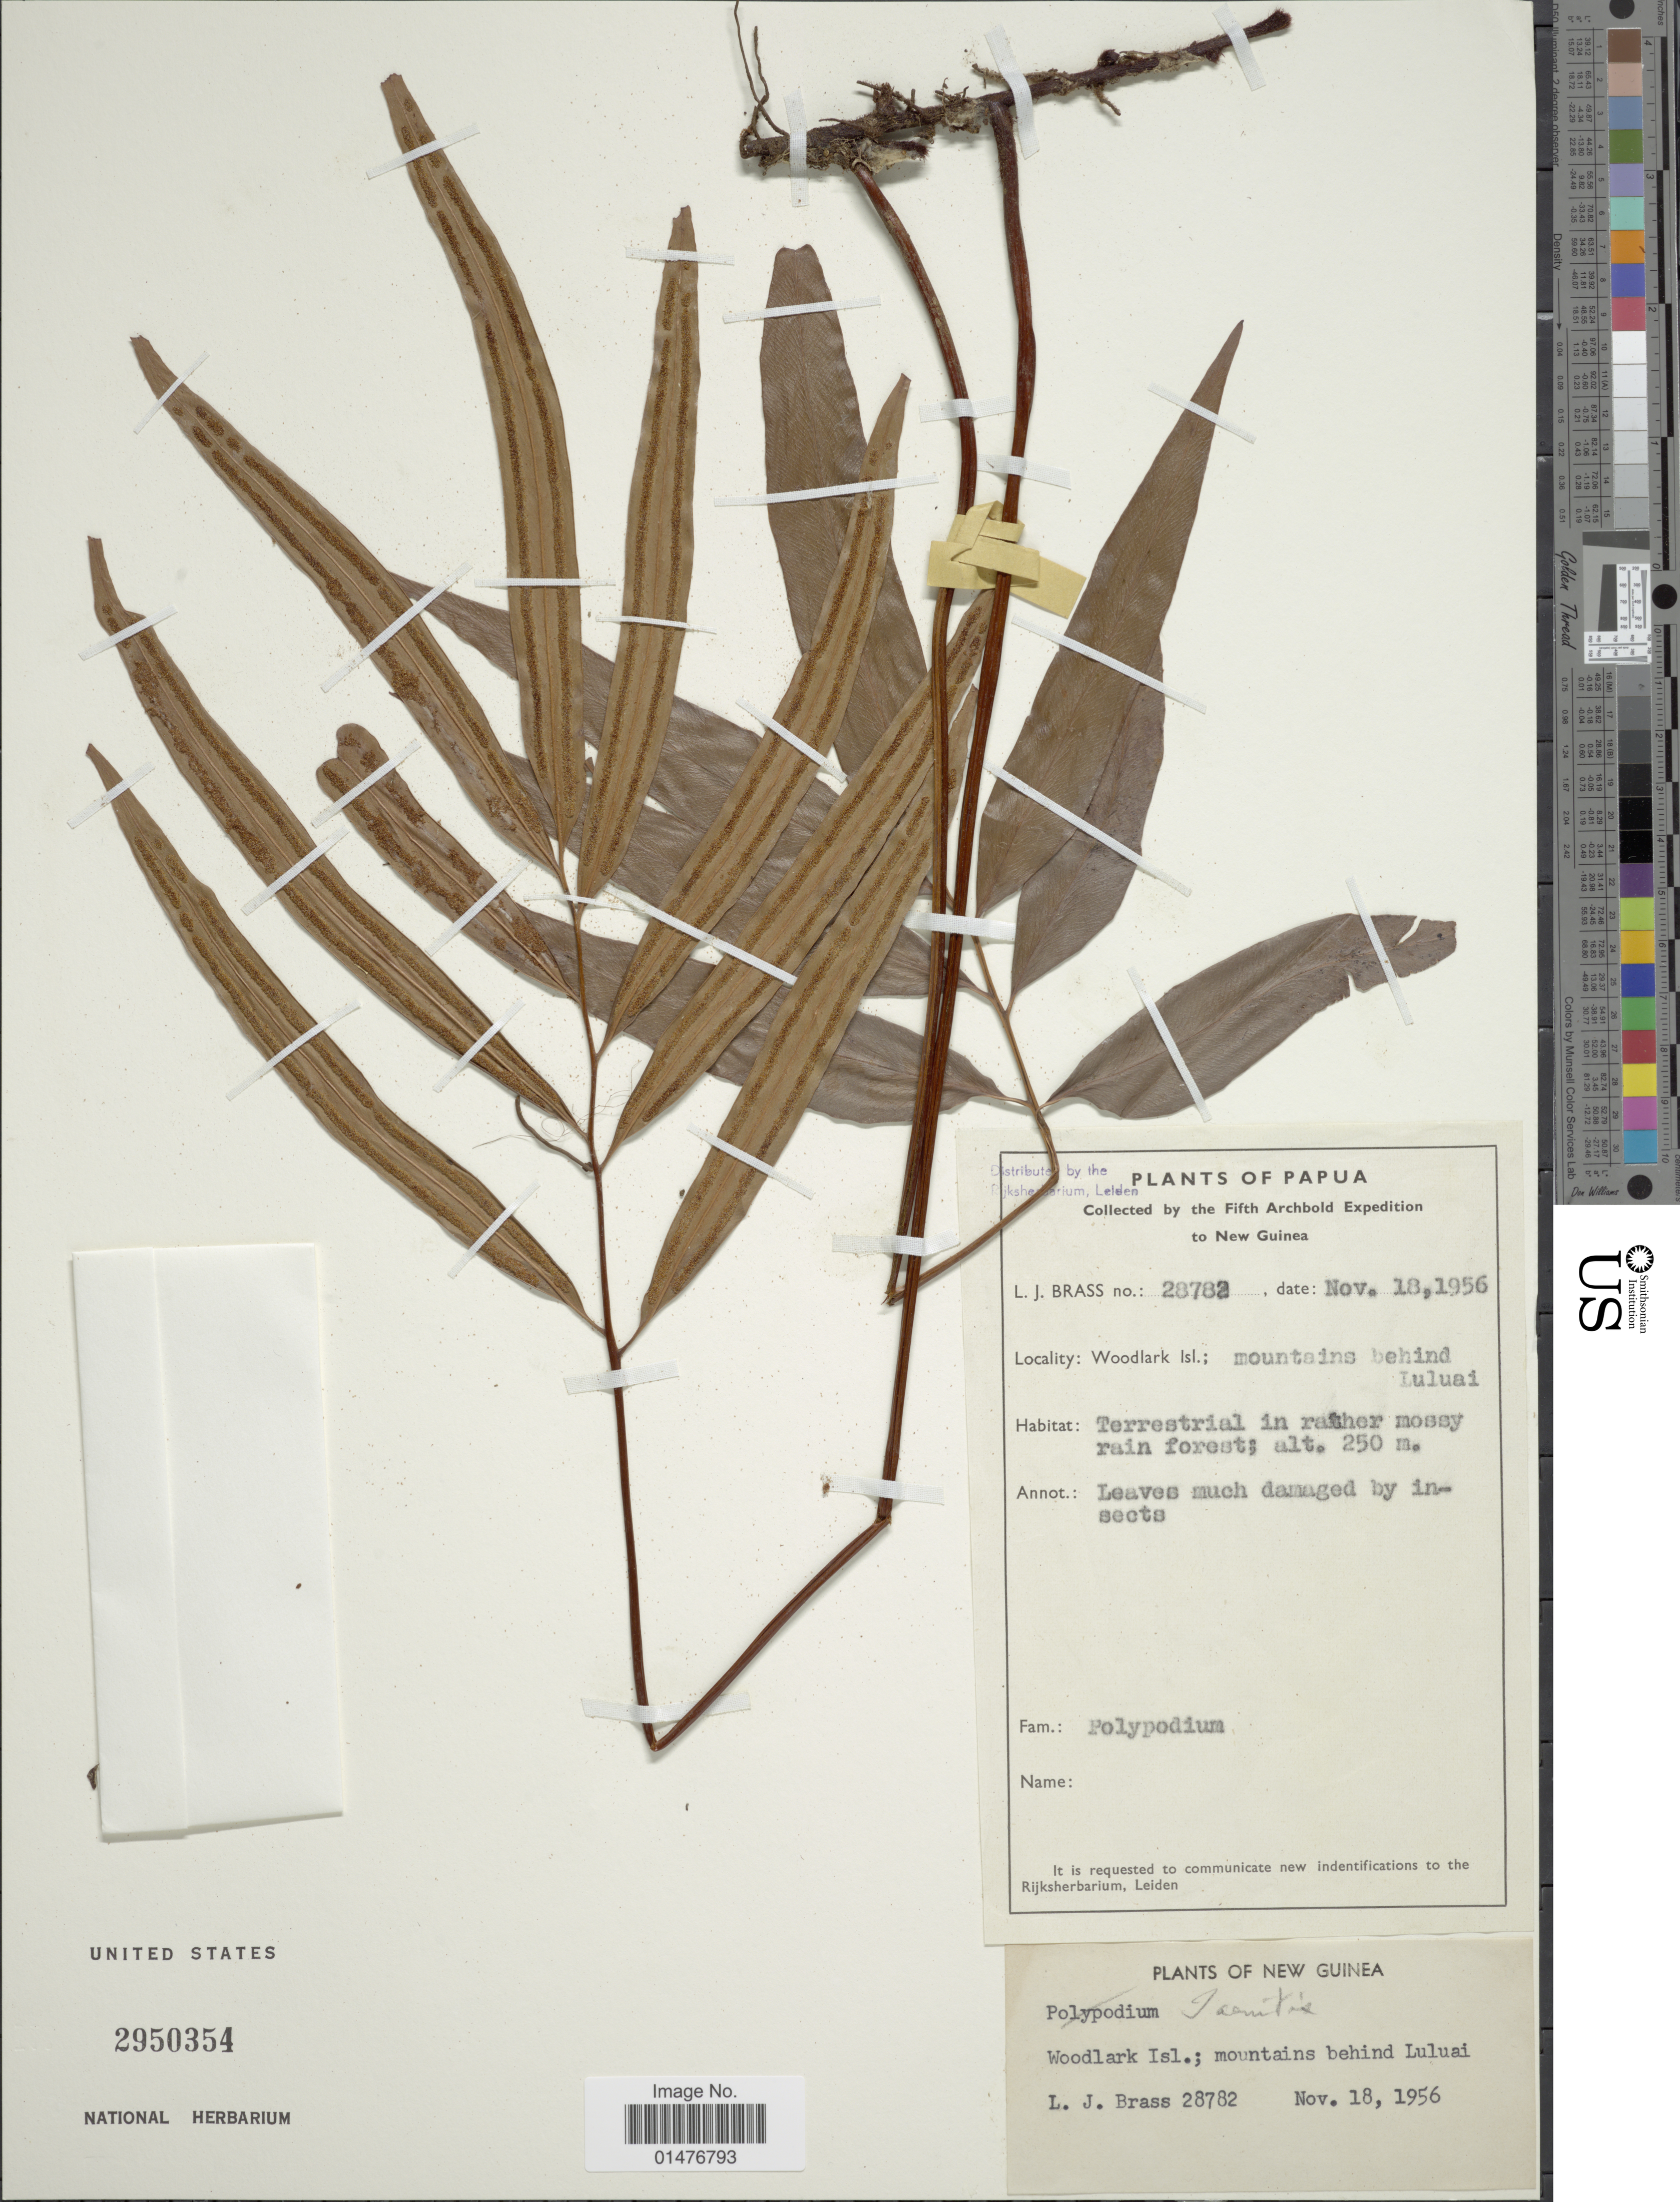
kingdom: Plantae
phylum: Tracheophyta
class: Polypodiopsida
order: Polypodiales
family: Pteridaceae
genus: Taenitis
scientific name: Taenitis blechnoides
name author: (Willd.) Sw.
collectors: L. J. Brass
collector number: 28782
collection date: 1956-11-18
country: Papua New Guinea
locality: Woodlark Isl.; mountains behind luluai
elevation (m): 250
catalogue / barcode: US 2950354